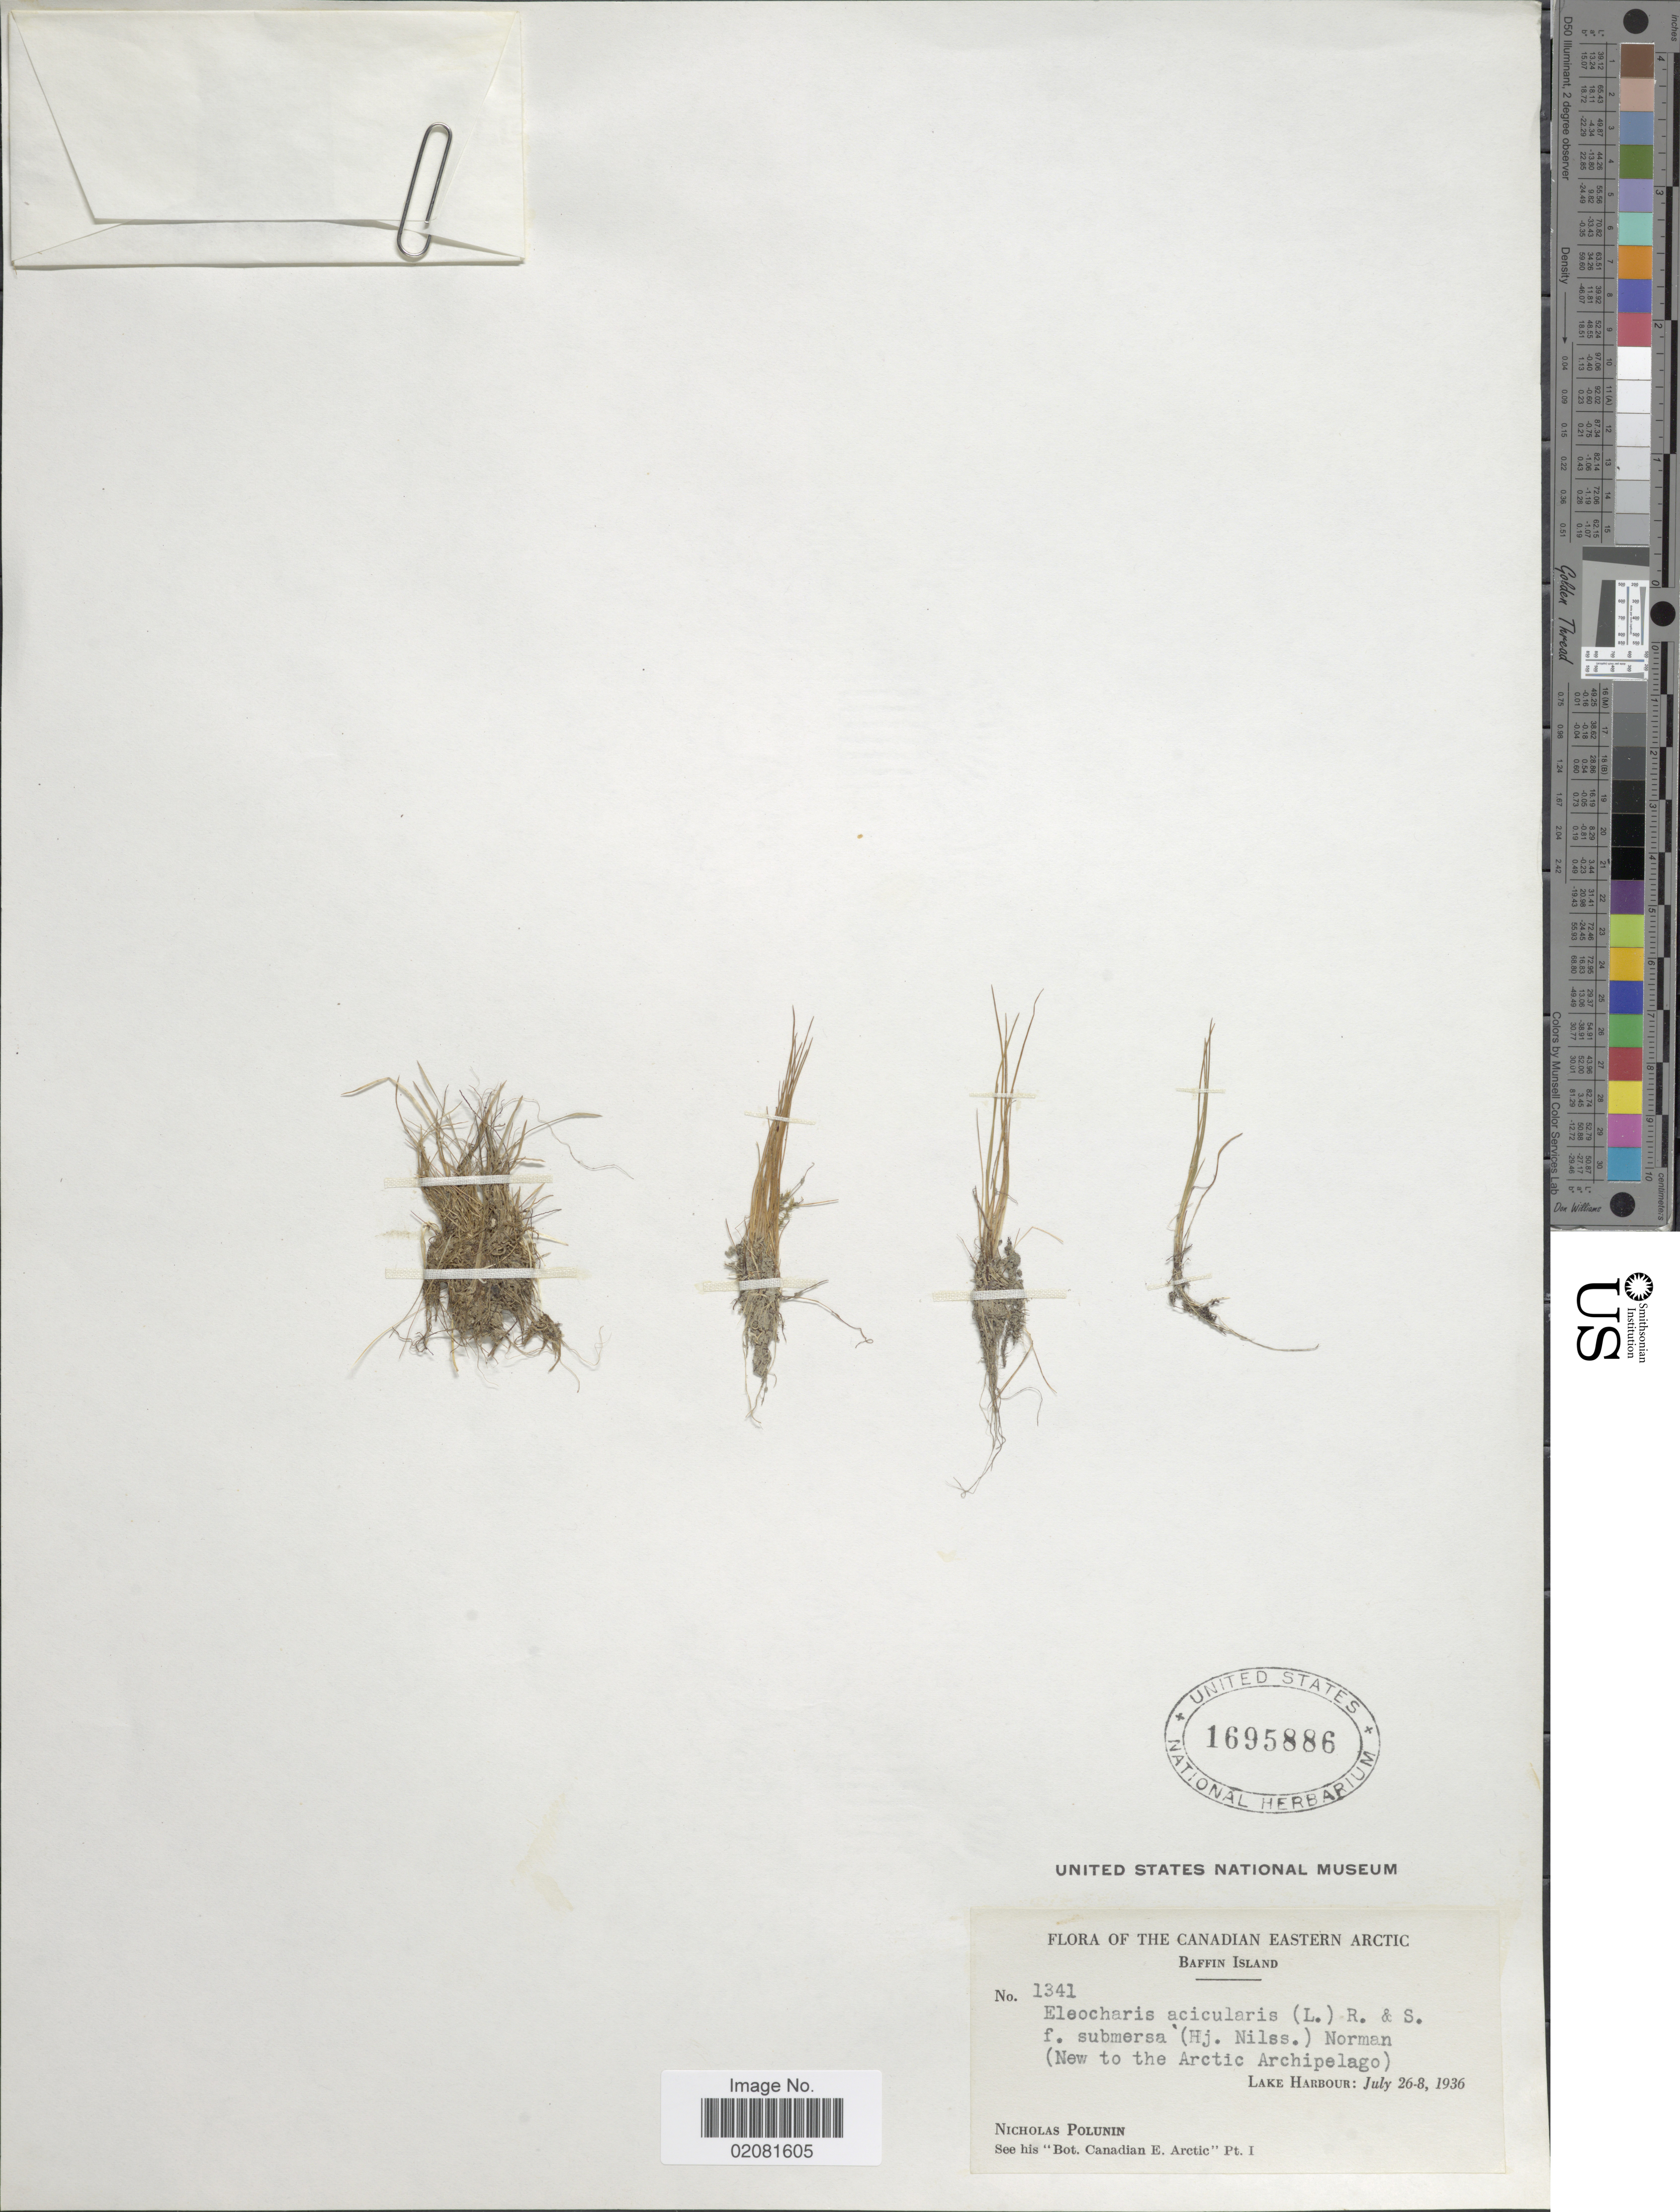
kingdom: Plantae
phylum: Tracheophyta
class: Liliopsida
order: Poales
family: Cyperaceae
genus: Eleocharis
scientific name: Eleocharis acicularis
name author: (L.) Roem. & Schult.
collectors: N. V. Polunin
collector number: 1341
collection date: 1936-07-08/1936-07-26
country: Canada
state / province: Nunavut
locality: Canadian Eastern Arctic. Baffin Island. (New to the Arctic Archipelago). Lake Harbour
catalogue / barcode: US 1695886